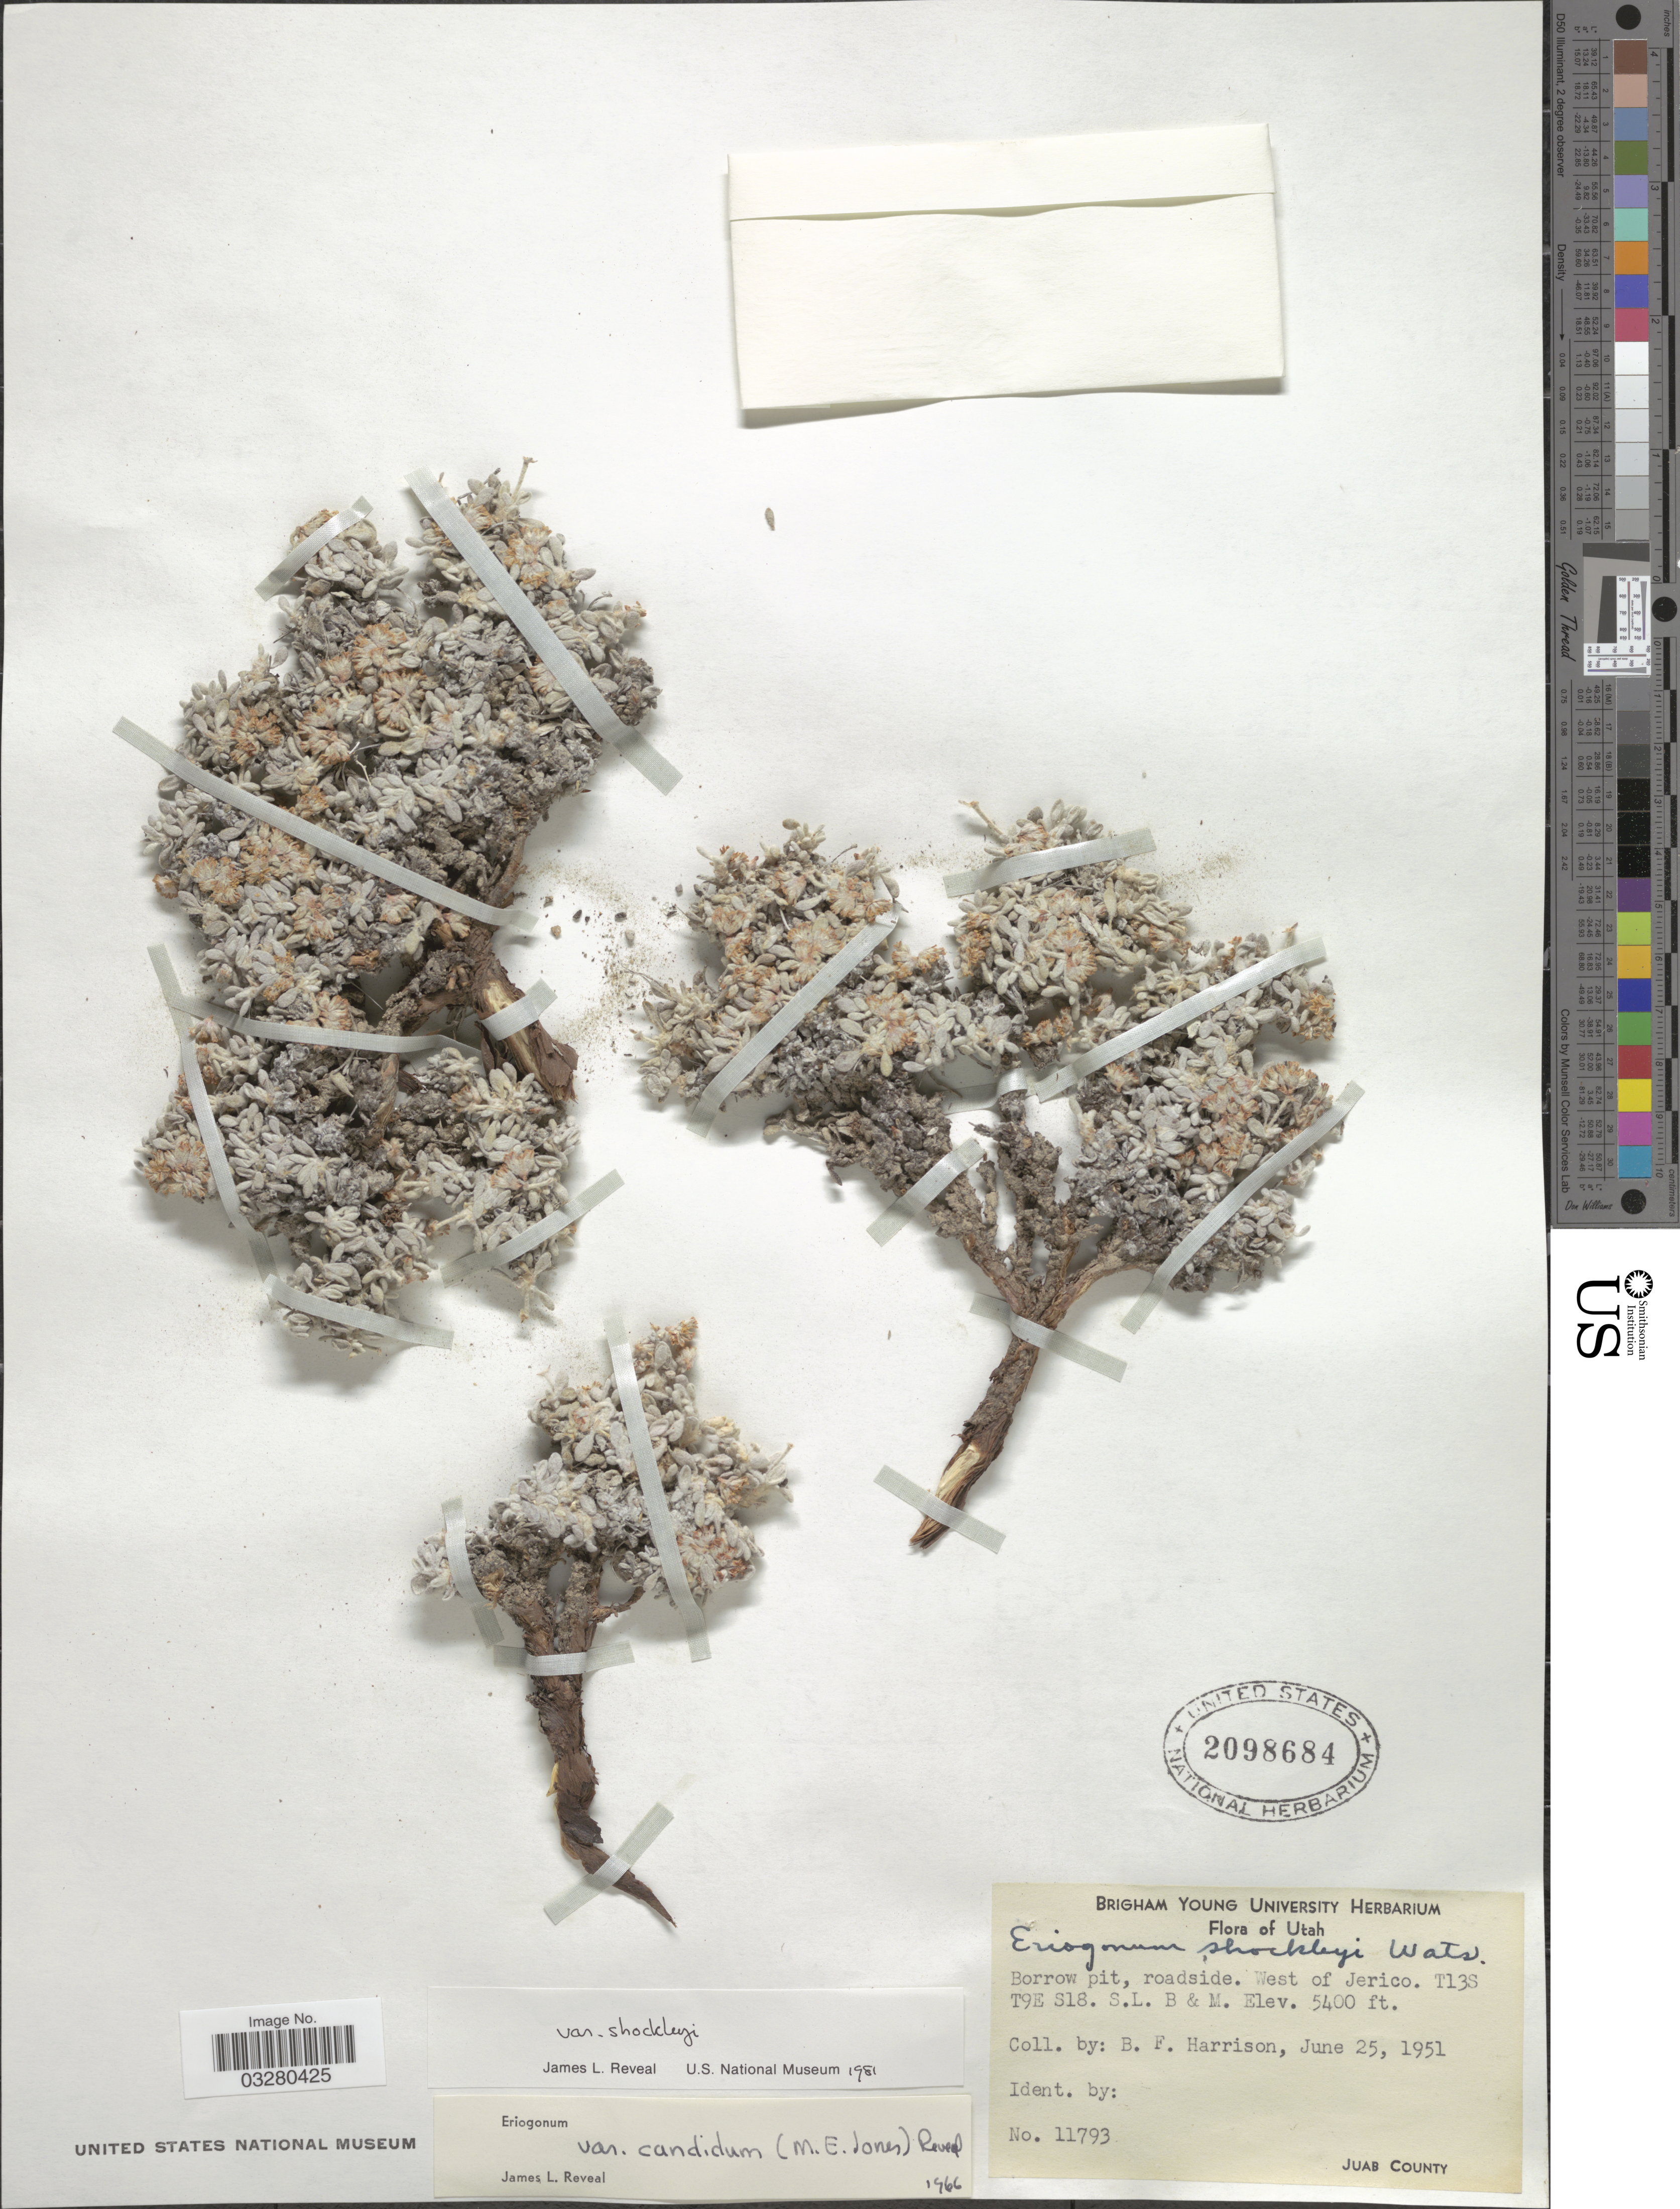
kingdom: Plantae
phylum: Tracheophyta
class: Magnoliopsida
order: Caryophyllales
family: Polygonaceae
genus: Eriogonum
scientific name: Eriogonum shockleyi var. shockleyi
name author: S. Watson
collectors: B. F. Harrison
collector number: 11793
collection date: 1951-06-25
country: United States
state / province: Utah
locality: West of Jerico. T13S T9E S18. S.L. B & M. Juab County.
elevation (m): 1646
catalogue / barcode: US 2098684